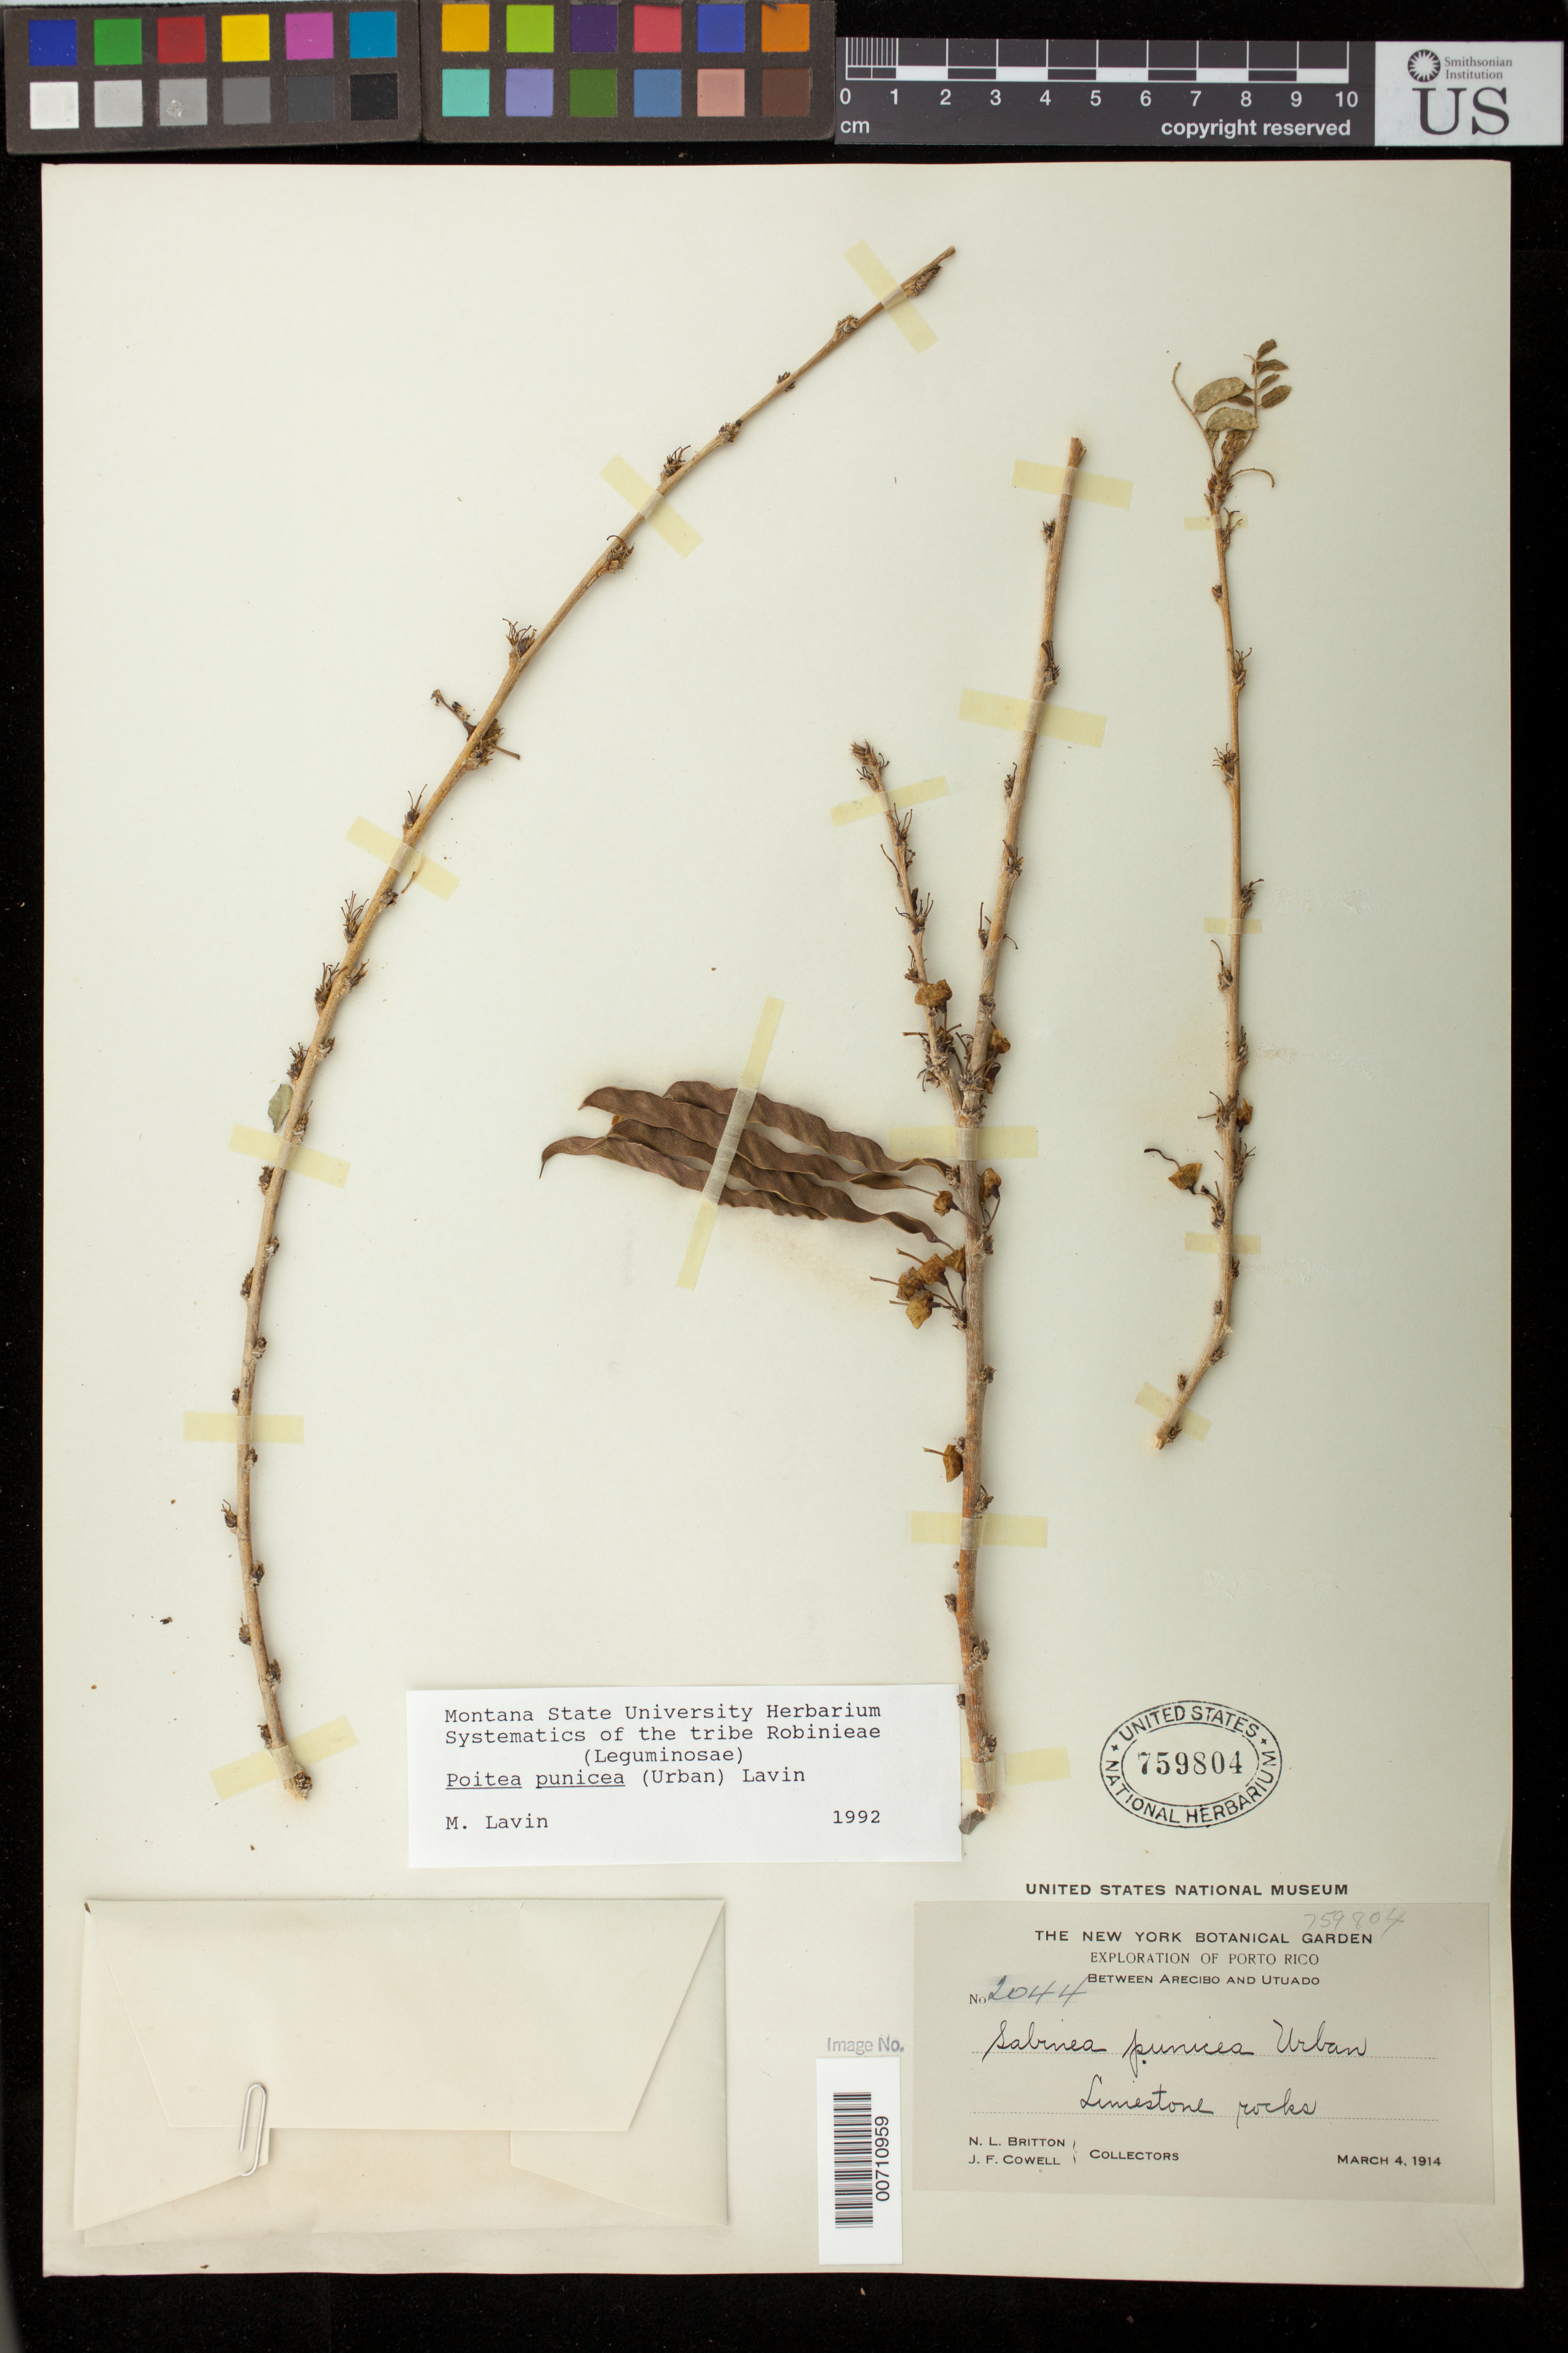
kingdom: Plantae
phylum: Tracheophyta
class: Magnoliopsida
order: Fabales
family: Fabaceae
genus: Poitea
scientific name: Poitea punicea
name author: (Urb.) Lavin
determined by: Lavin, M.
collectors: N. Britton & J. F. Cowell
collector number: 2044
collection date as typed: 04 Mar 1914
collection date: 1914-03-04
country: Puerto Rico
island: Greater Antilles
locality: between Arecibo and Utuado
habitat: Limestone rocks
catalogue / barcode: US 759804